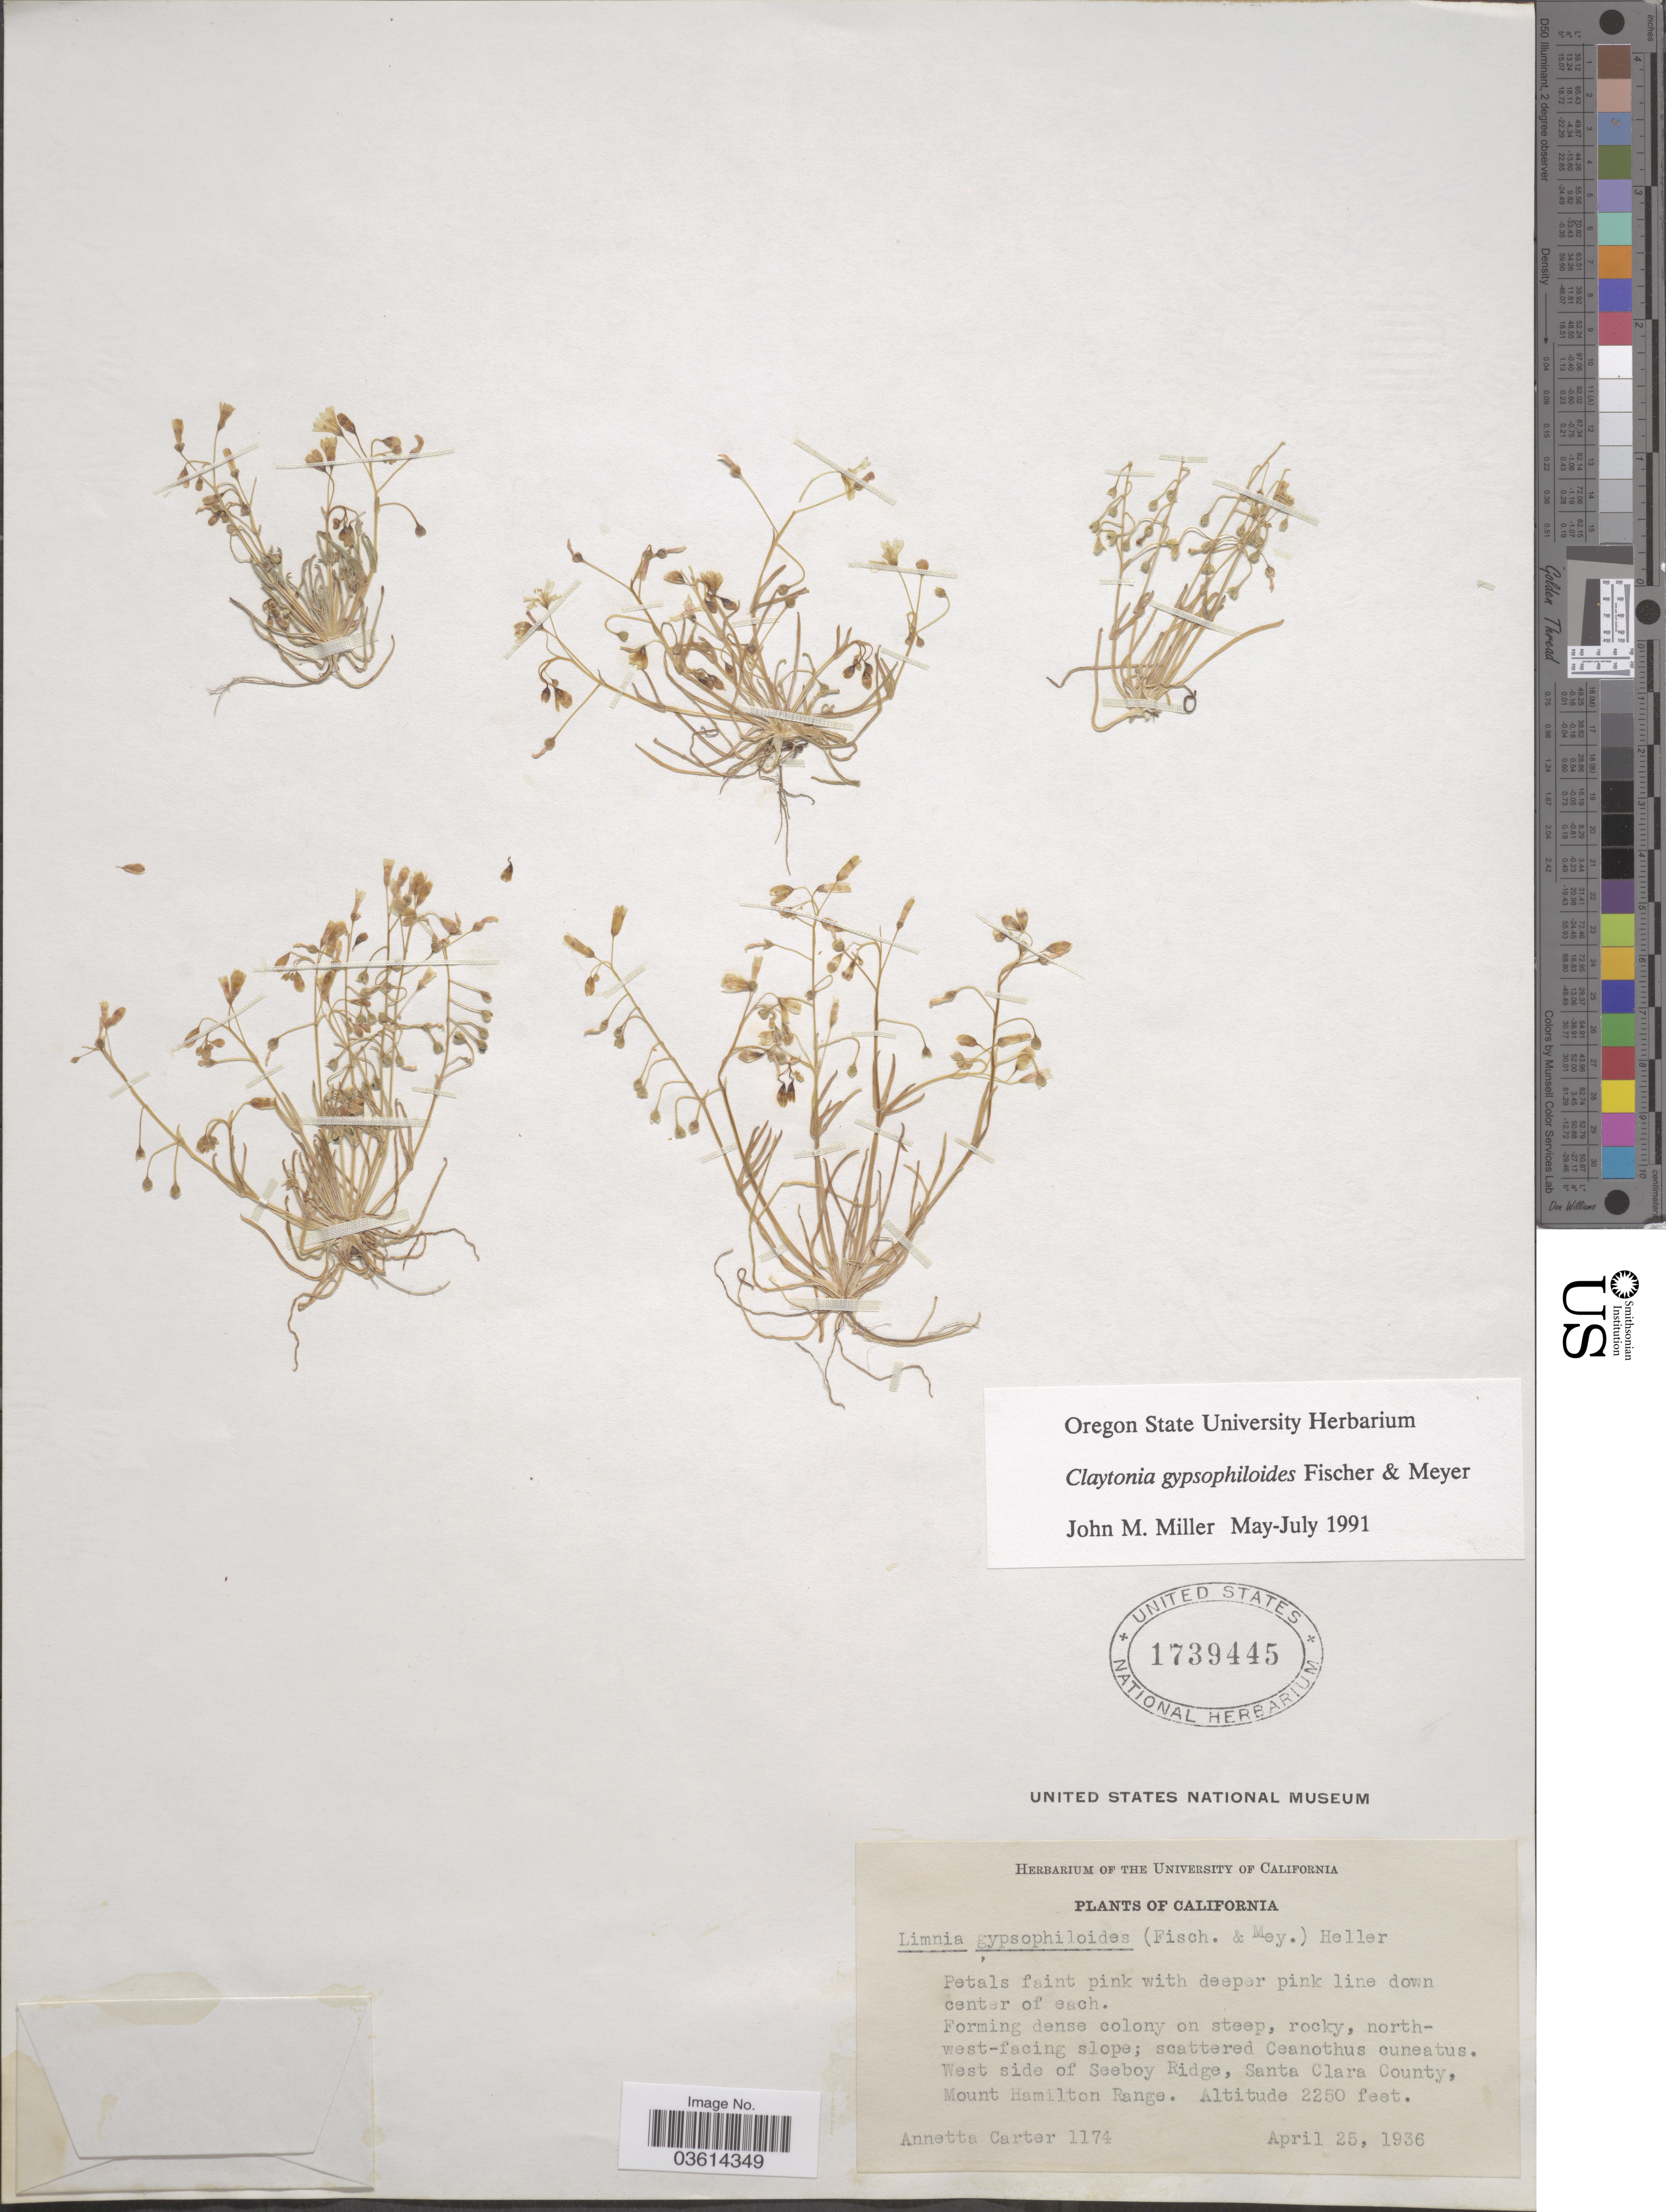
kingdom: Plantae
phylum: Tracheophyta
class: Magnoliopsida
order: Caryophyllales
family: Montiaceae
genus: Claytonia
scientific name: Claytonia gypsophiloides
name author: Fisch. & C.A. Mey.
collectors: A. Carter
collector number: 1174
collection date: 1936-04-25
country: United States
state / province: California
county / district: Santa Clara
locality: West side of Seeboy Ridge, Santa Clara County, Mount Hamilton Range.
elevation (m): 686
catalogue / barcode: US 1739445